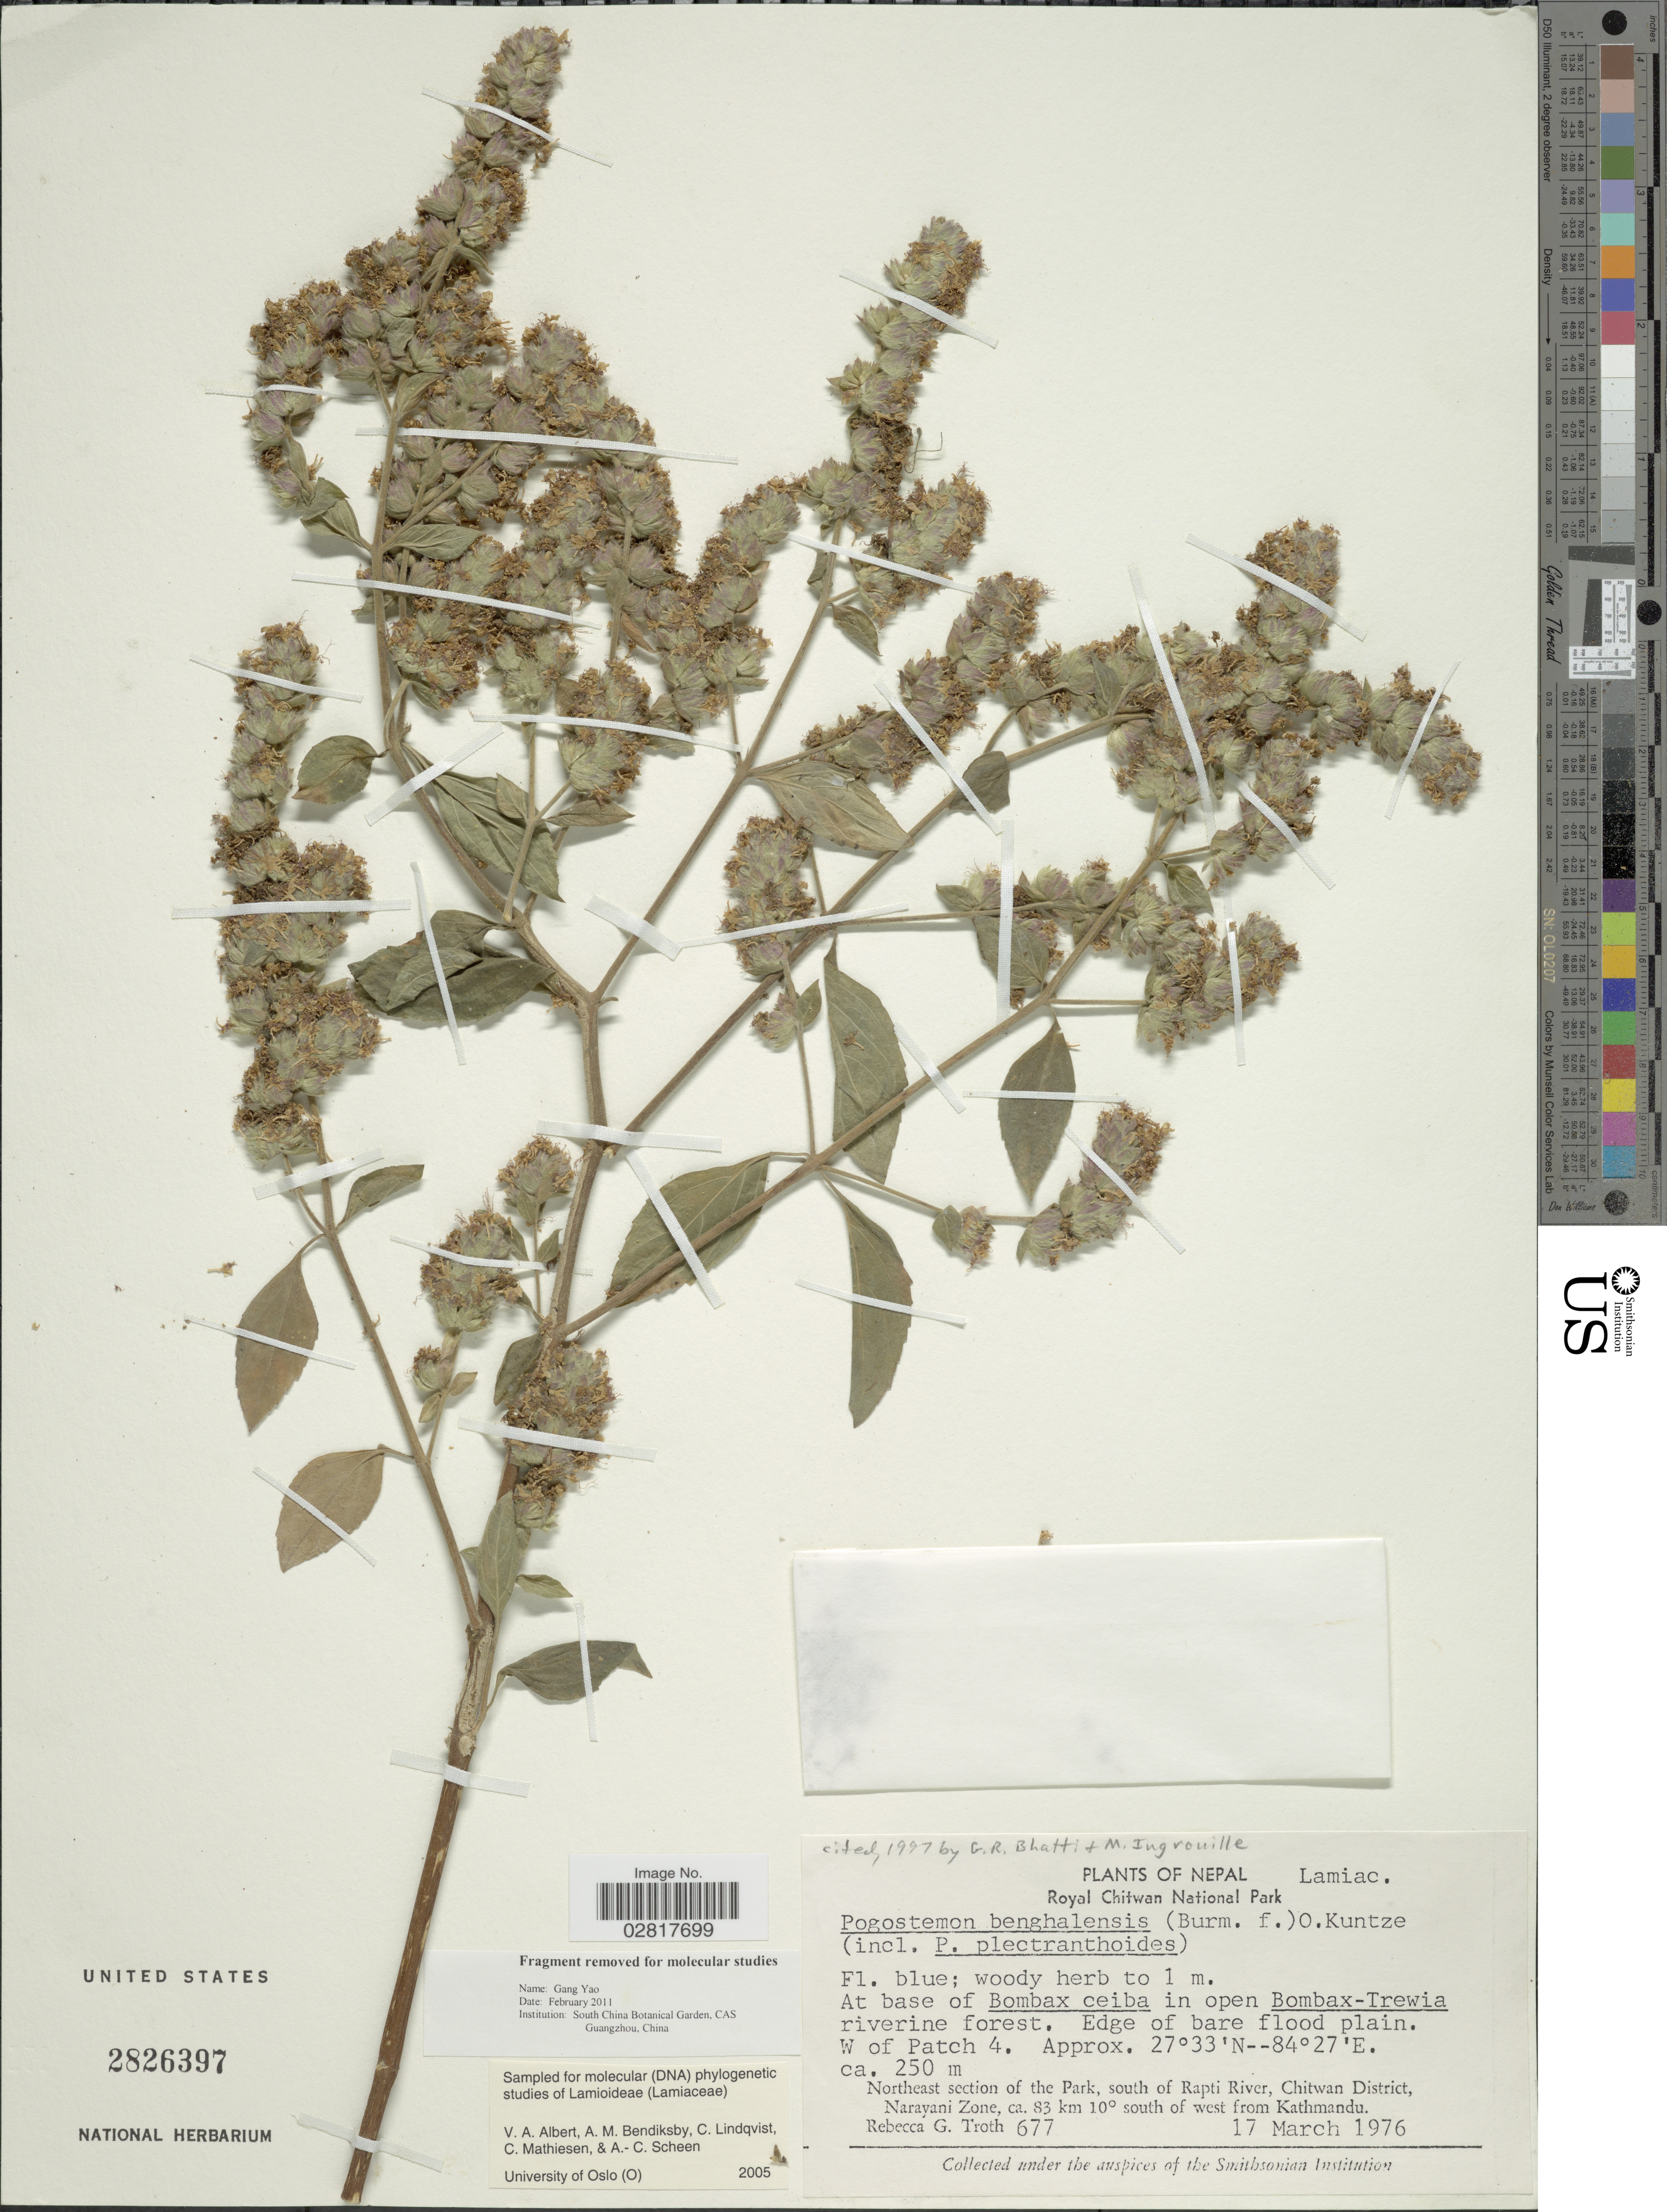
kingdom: Plantae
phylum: Tracheophyta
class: Magnoliopsida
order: Lamiales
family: Lamiaceae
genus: Pogostemon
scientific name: Pogostemon benghalensis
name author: (Burm. f.) Kuntze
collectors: R. Troth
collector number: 677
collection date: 1976-03-17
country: Nepal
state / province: Narayani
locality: Royal Chitwan National Park. Edge of bare flood plain. W of Patch 4. Northeast section of the Park, south of Rapti River, Chitwan District, Narayani Zone, ca. 83 km 10° south of west from Kathmandu.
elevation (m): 250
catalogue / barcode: US 2826397